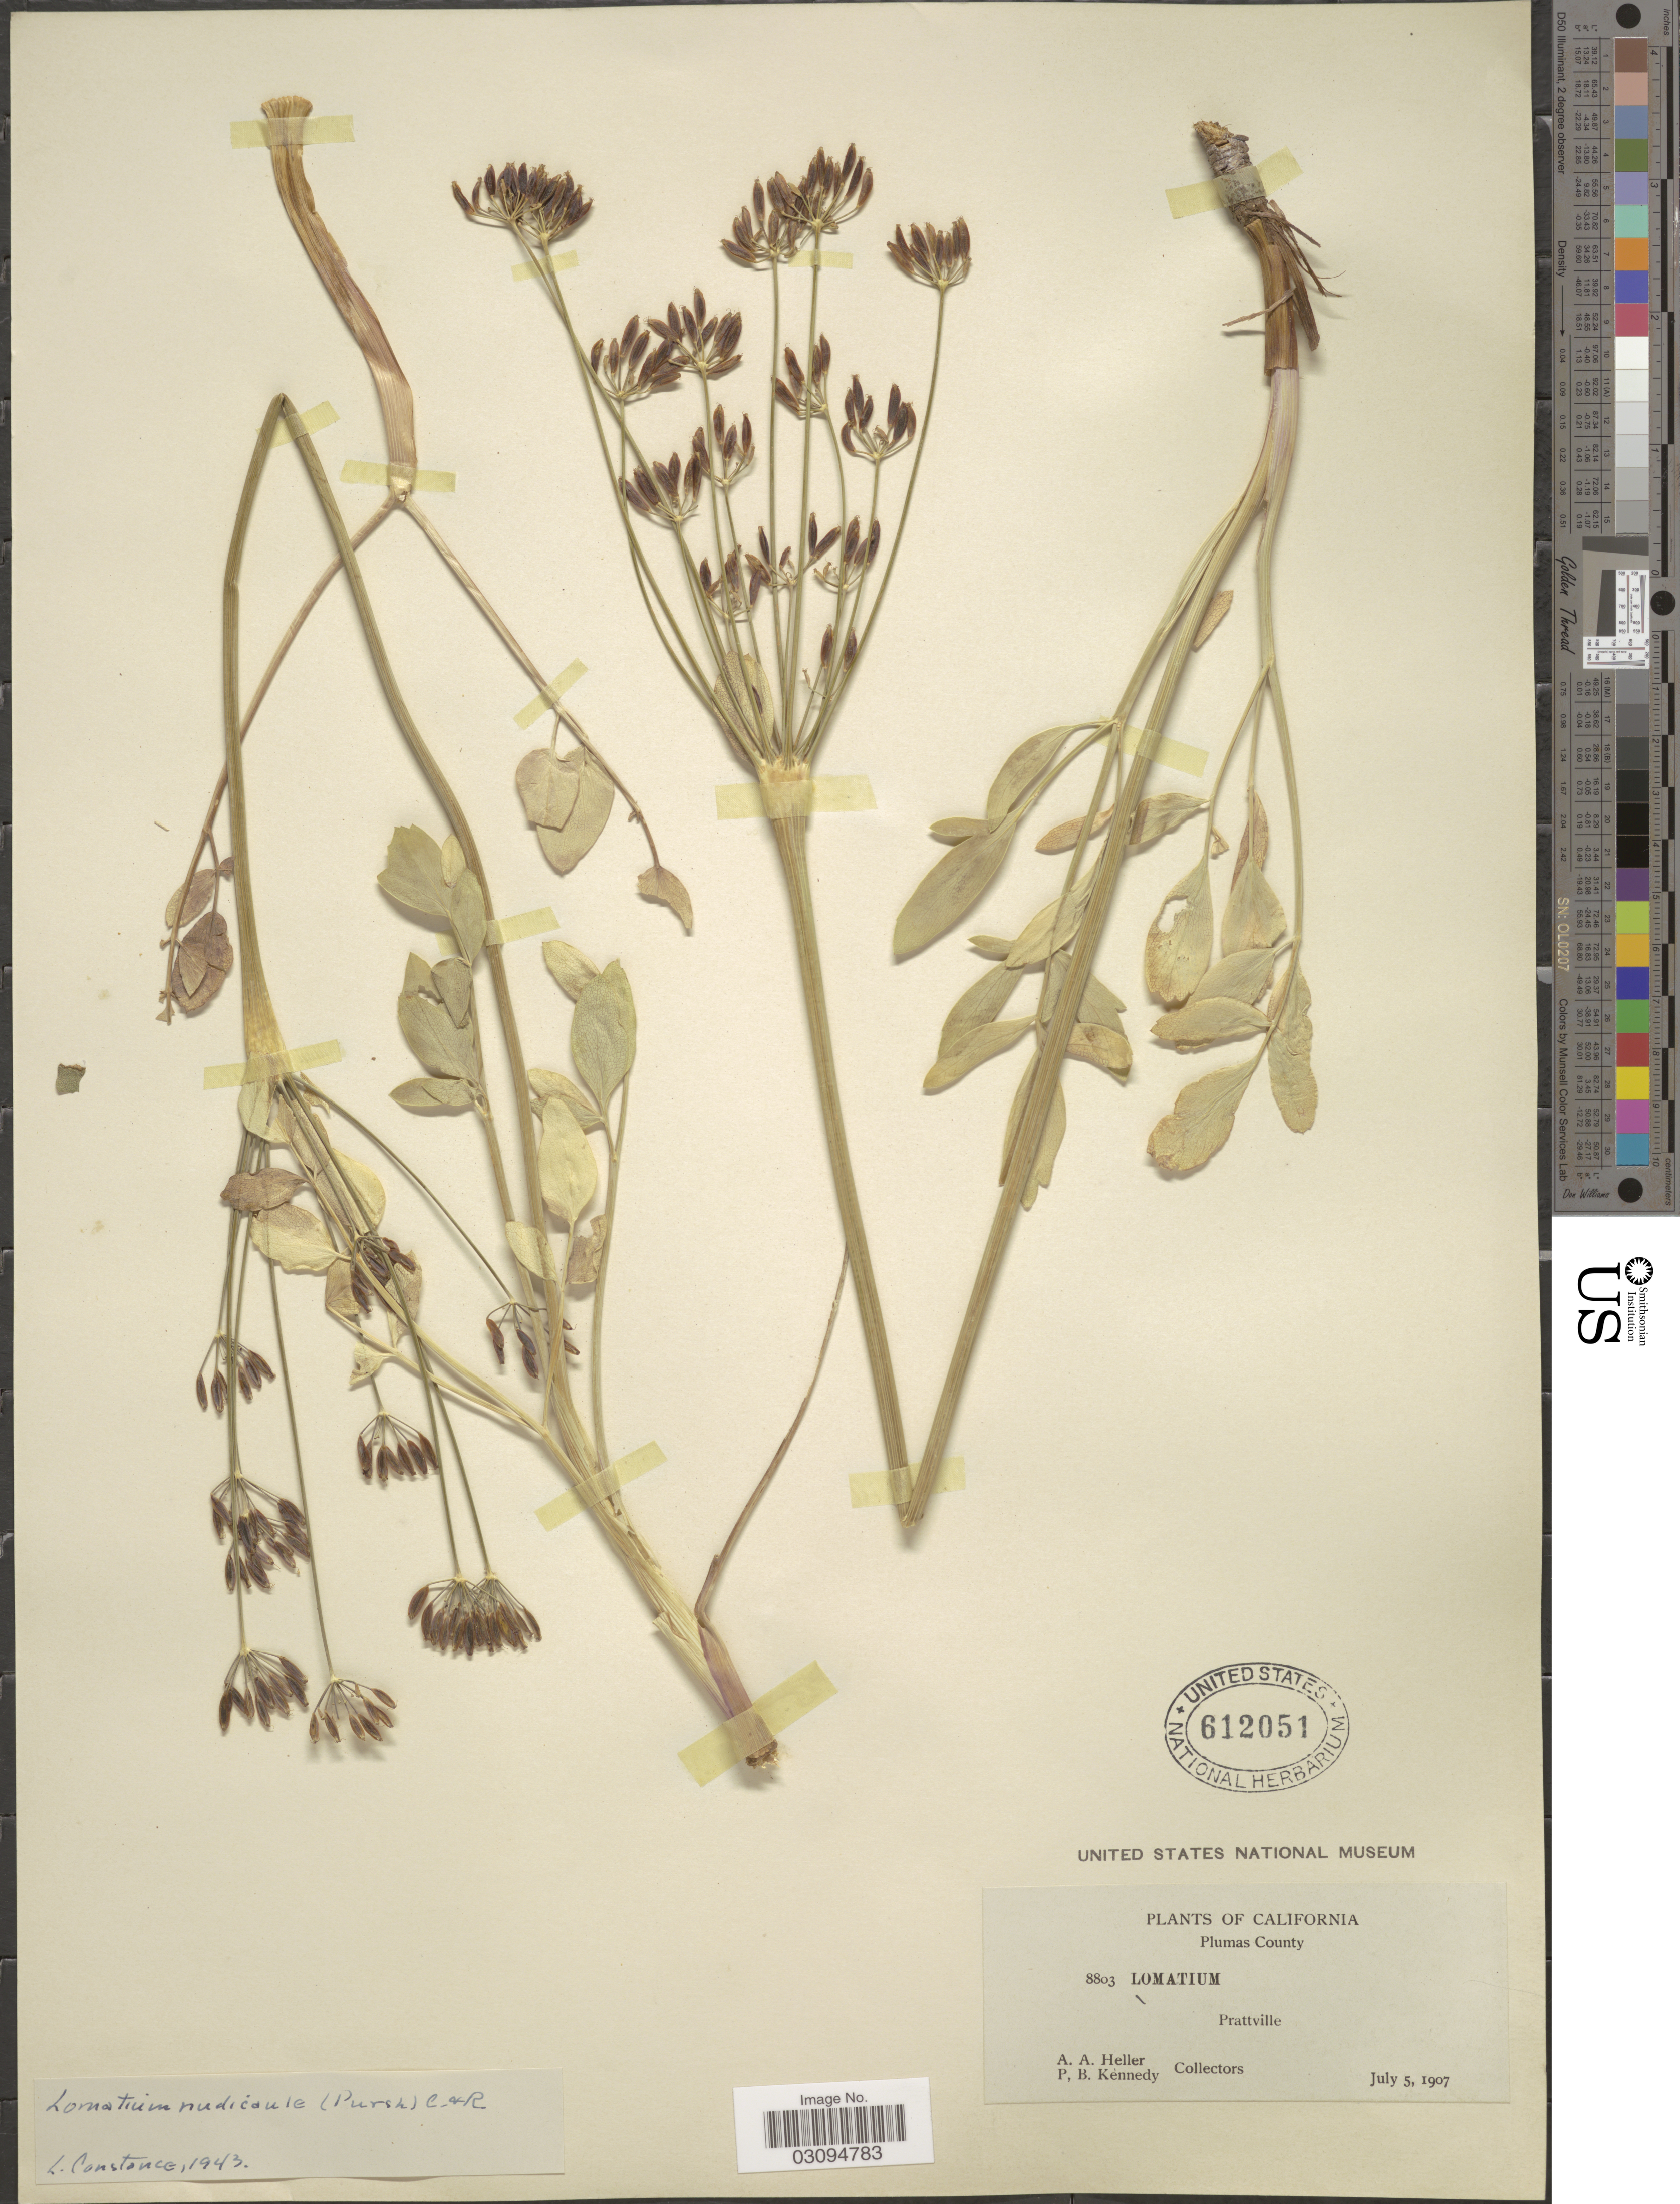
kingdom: Plantae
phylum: Tracheophyta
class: Magnoliopsida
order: Apiales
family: Apiaceae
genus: Lomatium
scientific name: Lomatium nudicaule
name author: (Pursh) J.M. Coult. & Rose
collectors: A. A. Heller & P. B. Kennedy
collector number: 8803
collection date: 1907-07-05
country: United States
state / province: California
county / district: Plumas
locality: Plumas County. Prattville.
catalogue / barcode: US 612051